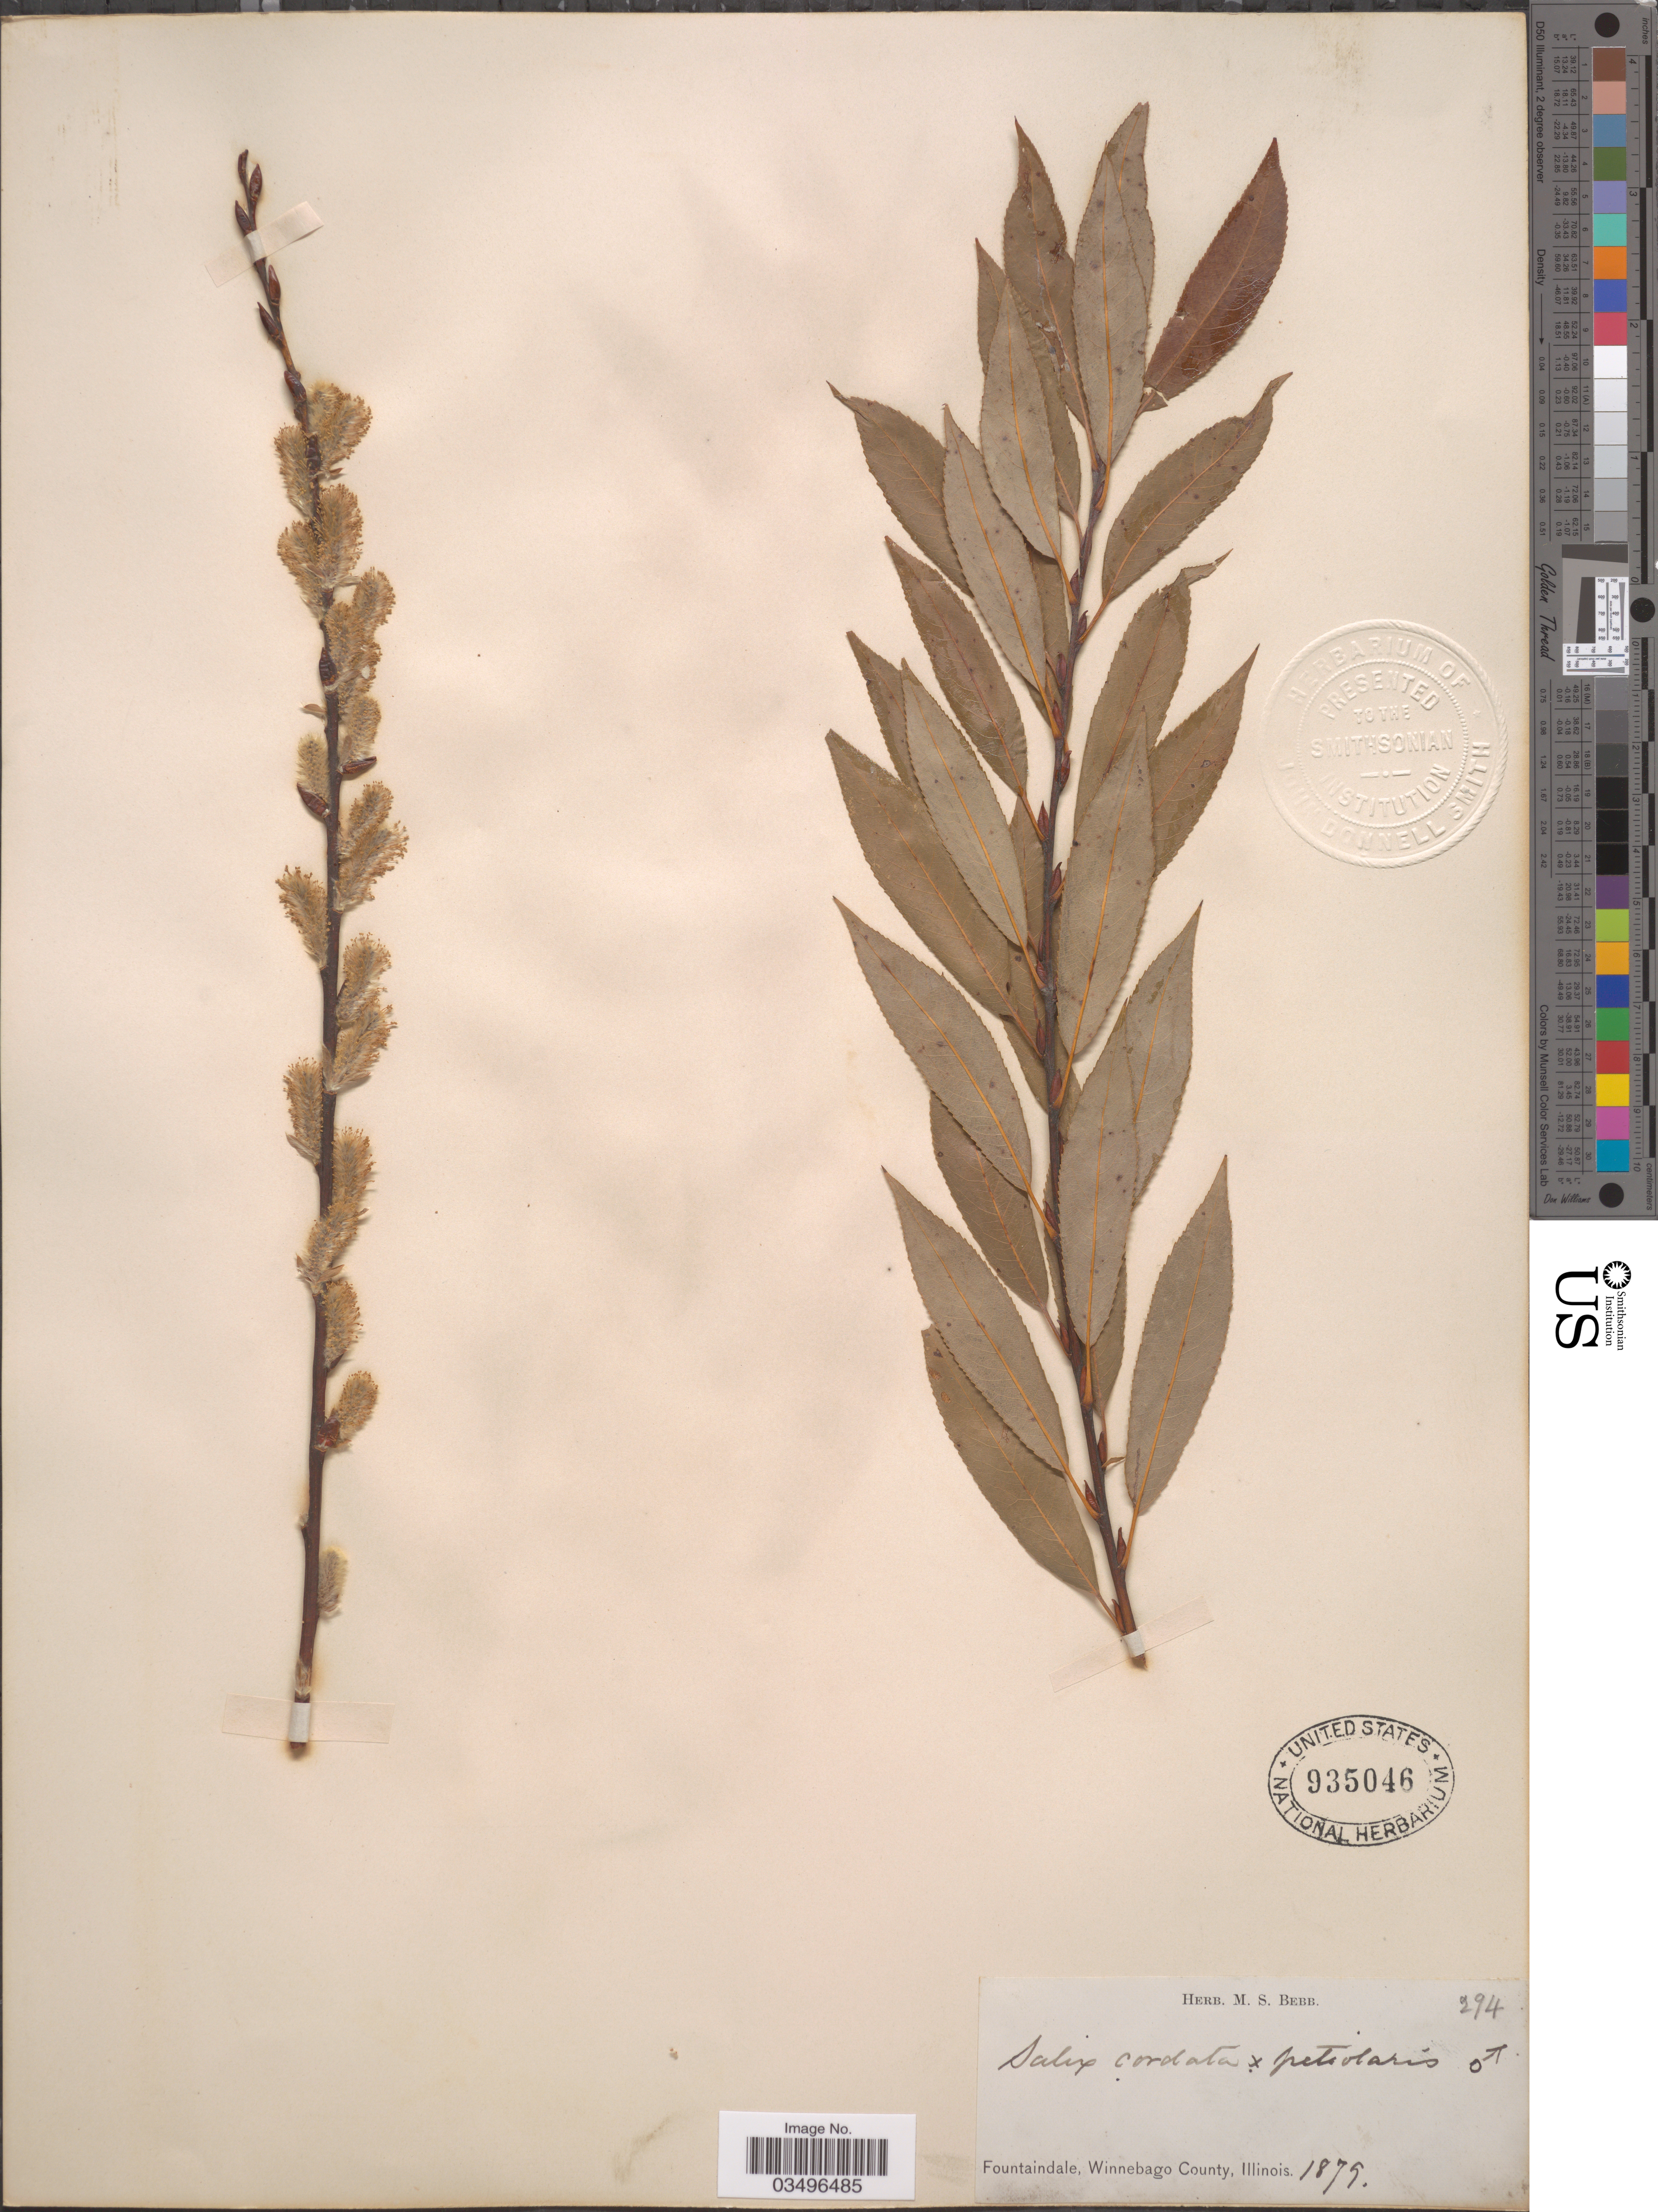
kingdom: Plantae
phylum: Tracheophyta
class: Magnoliopsida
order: Malpighiales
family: Salicaceae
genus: Salix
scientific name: Salix cordata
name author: Michx.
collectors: ex Herb. M. S. Bebb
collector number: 294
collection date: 1879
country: United States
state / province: Illinois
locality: Fountaindale, Winnebago County.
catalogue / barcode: US 935046